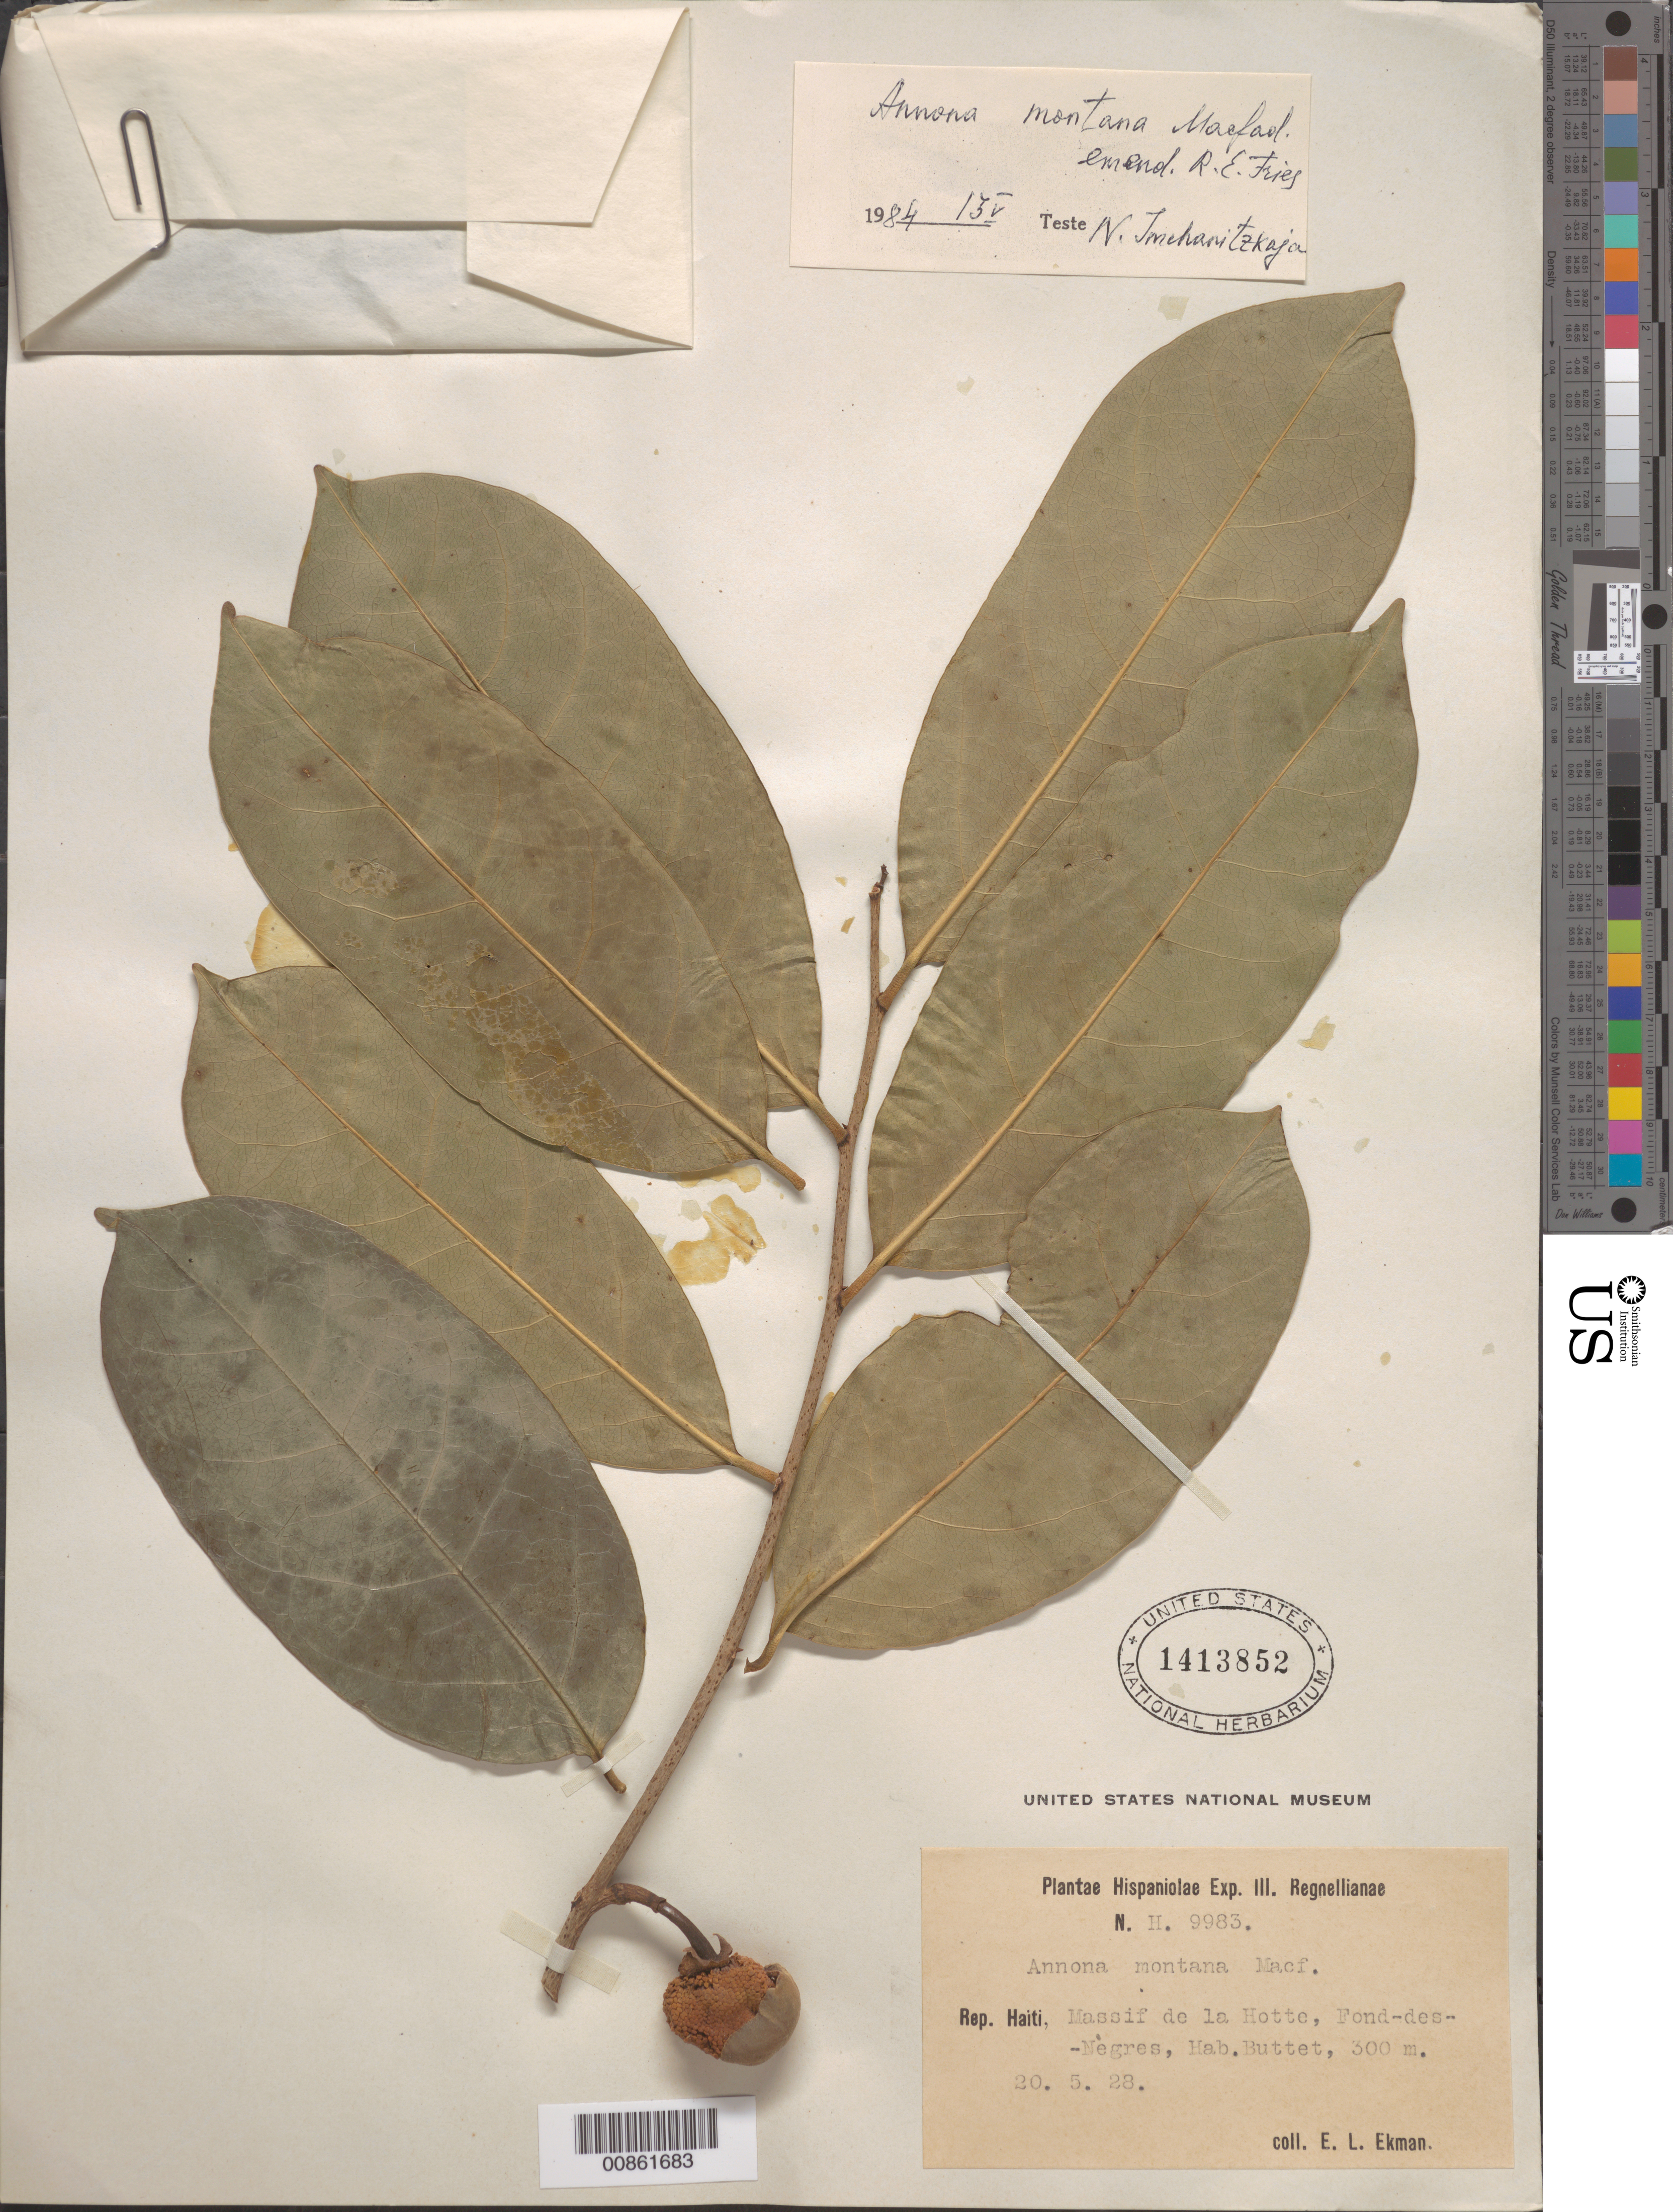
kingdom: Plantae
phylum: Tracheophyta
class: Magnoliopsida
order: Magnoliales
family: Annonaceae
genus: Annona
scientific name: Annona montana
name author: Macfad.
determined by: Imchanitzkaja, N.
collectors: E. L. Ekman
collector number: H 9983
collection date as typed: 20 May 1928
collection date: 1928-05-20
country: Haiti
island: Hispaniola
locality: Massif de la Hotte, Fond-des-Nègres, Hab. Buttet.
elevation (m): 300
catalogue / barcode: US 1413852